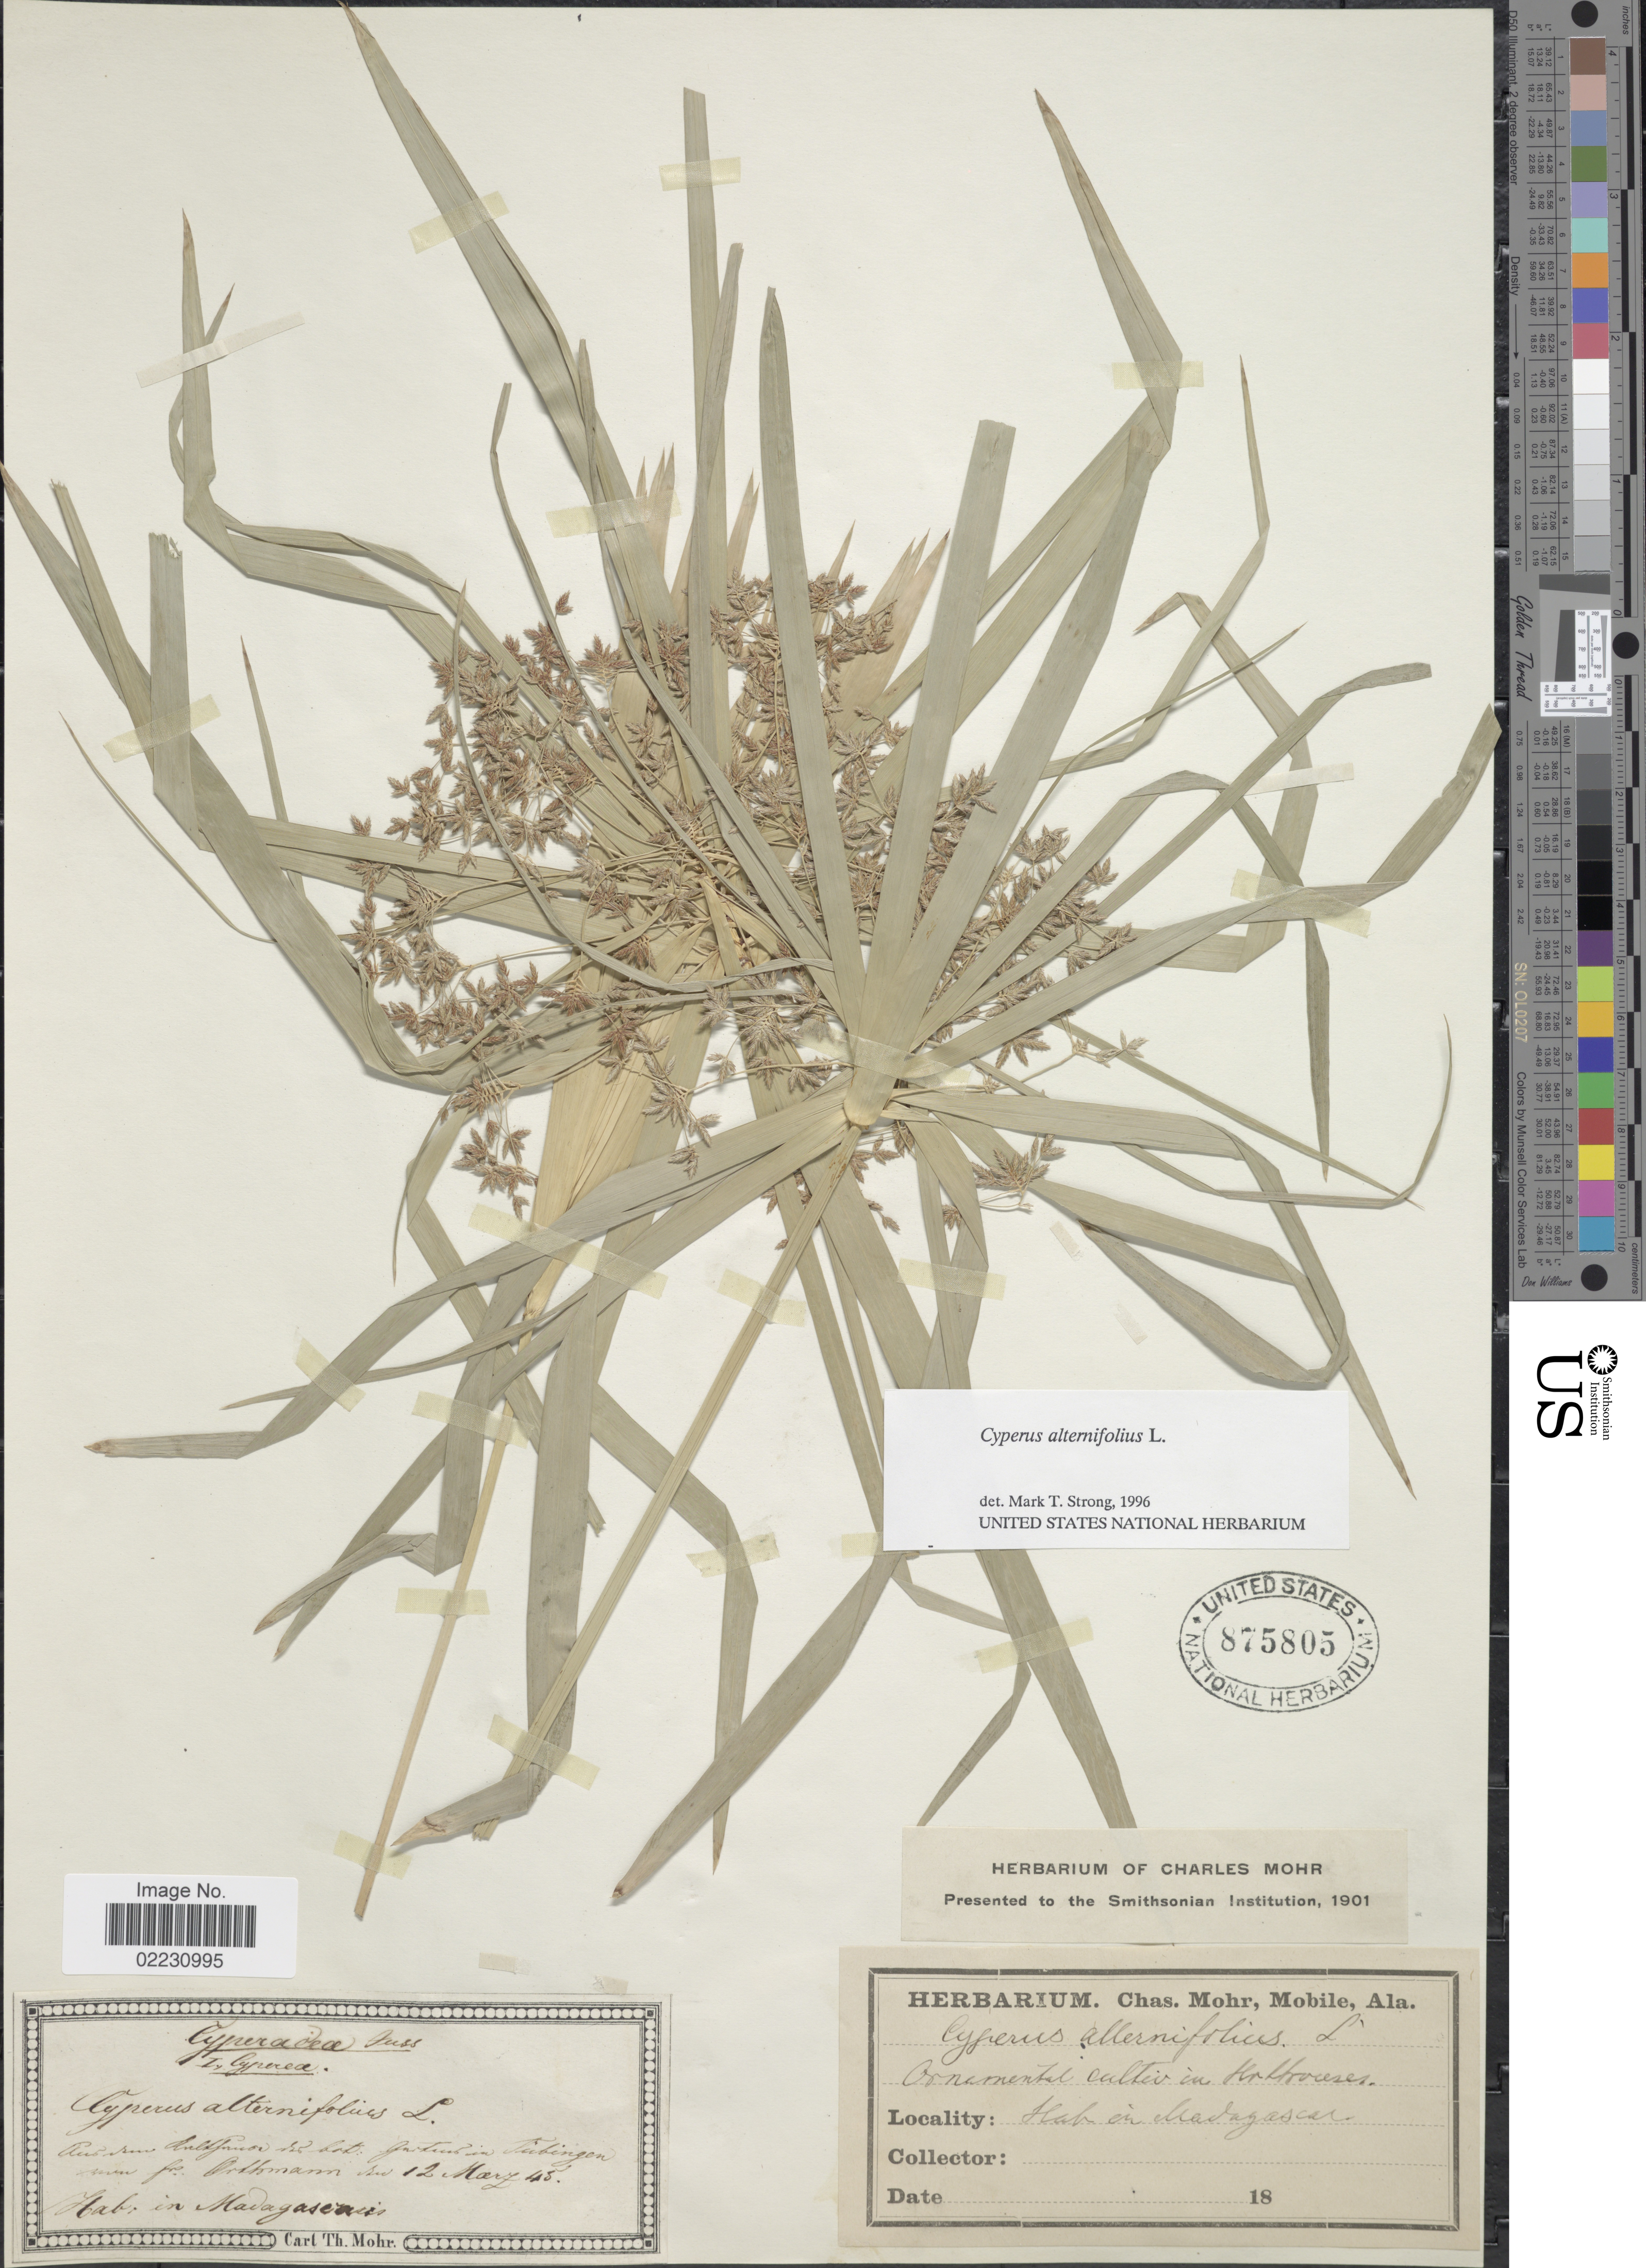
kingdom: Plantae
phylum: Tracheophyta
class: Liliopsida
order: Poales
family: Cyperaceae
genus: Cyperus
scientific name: Cyperus alternifolius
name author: L.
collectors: Buchmann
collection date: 1845-05-12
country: Madagascar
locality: [illegible text] Tubingen [illegible text] Hab[illegible text] in Madagascar.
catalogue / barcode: US 875805